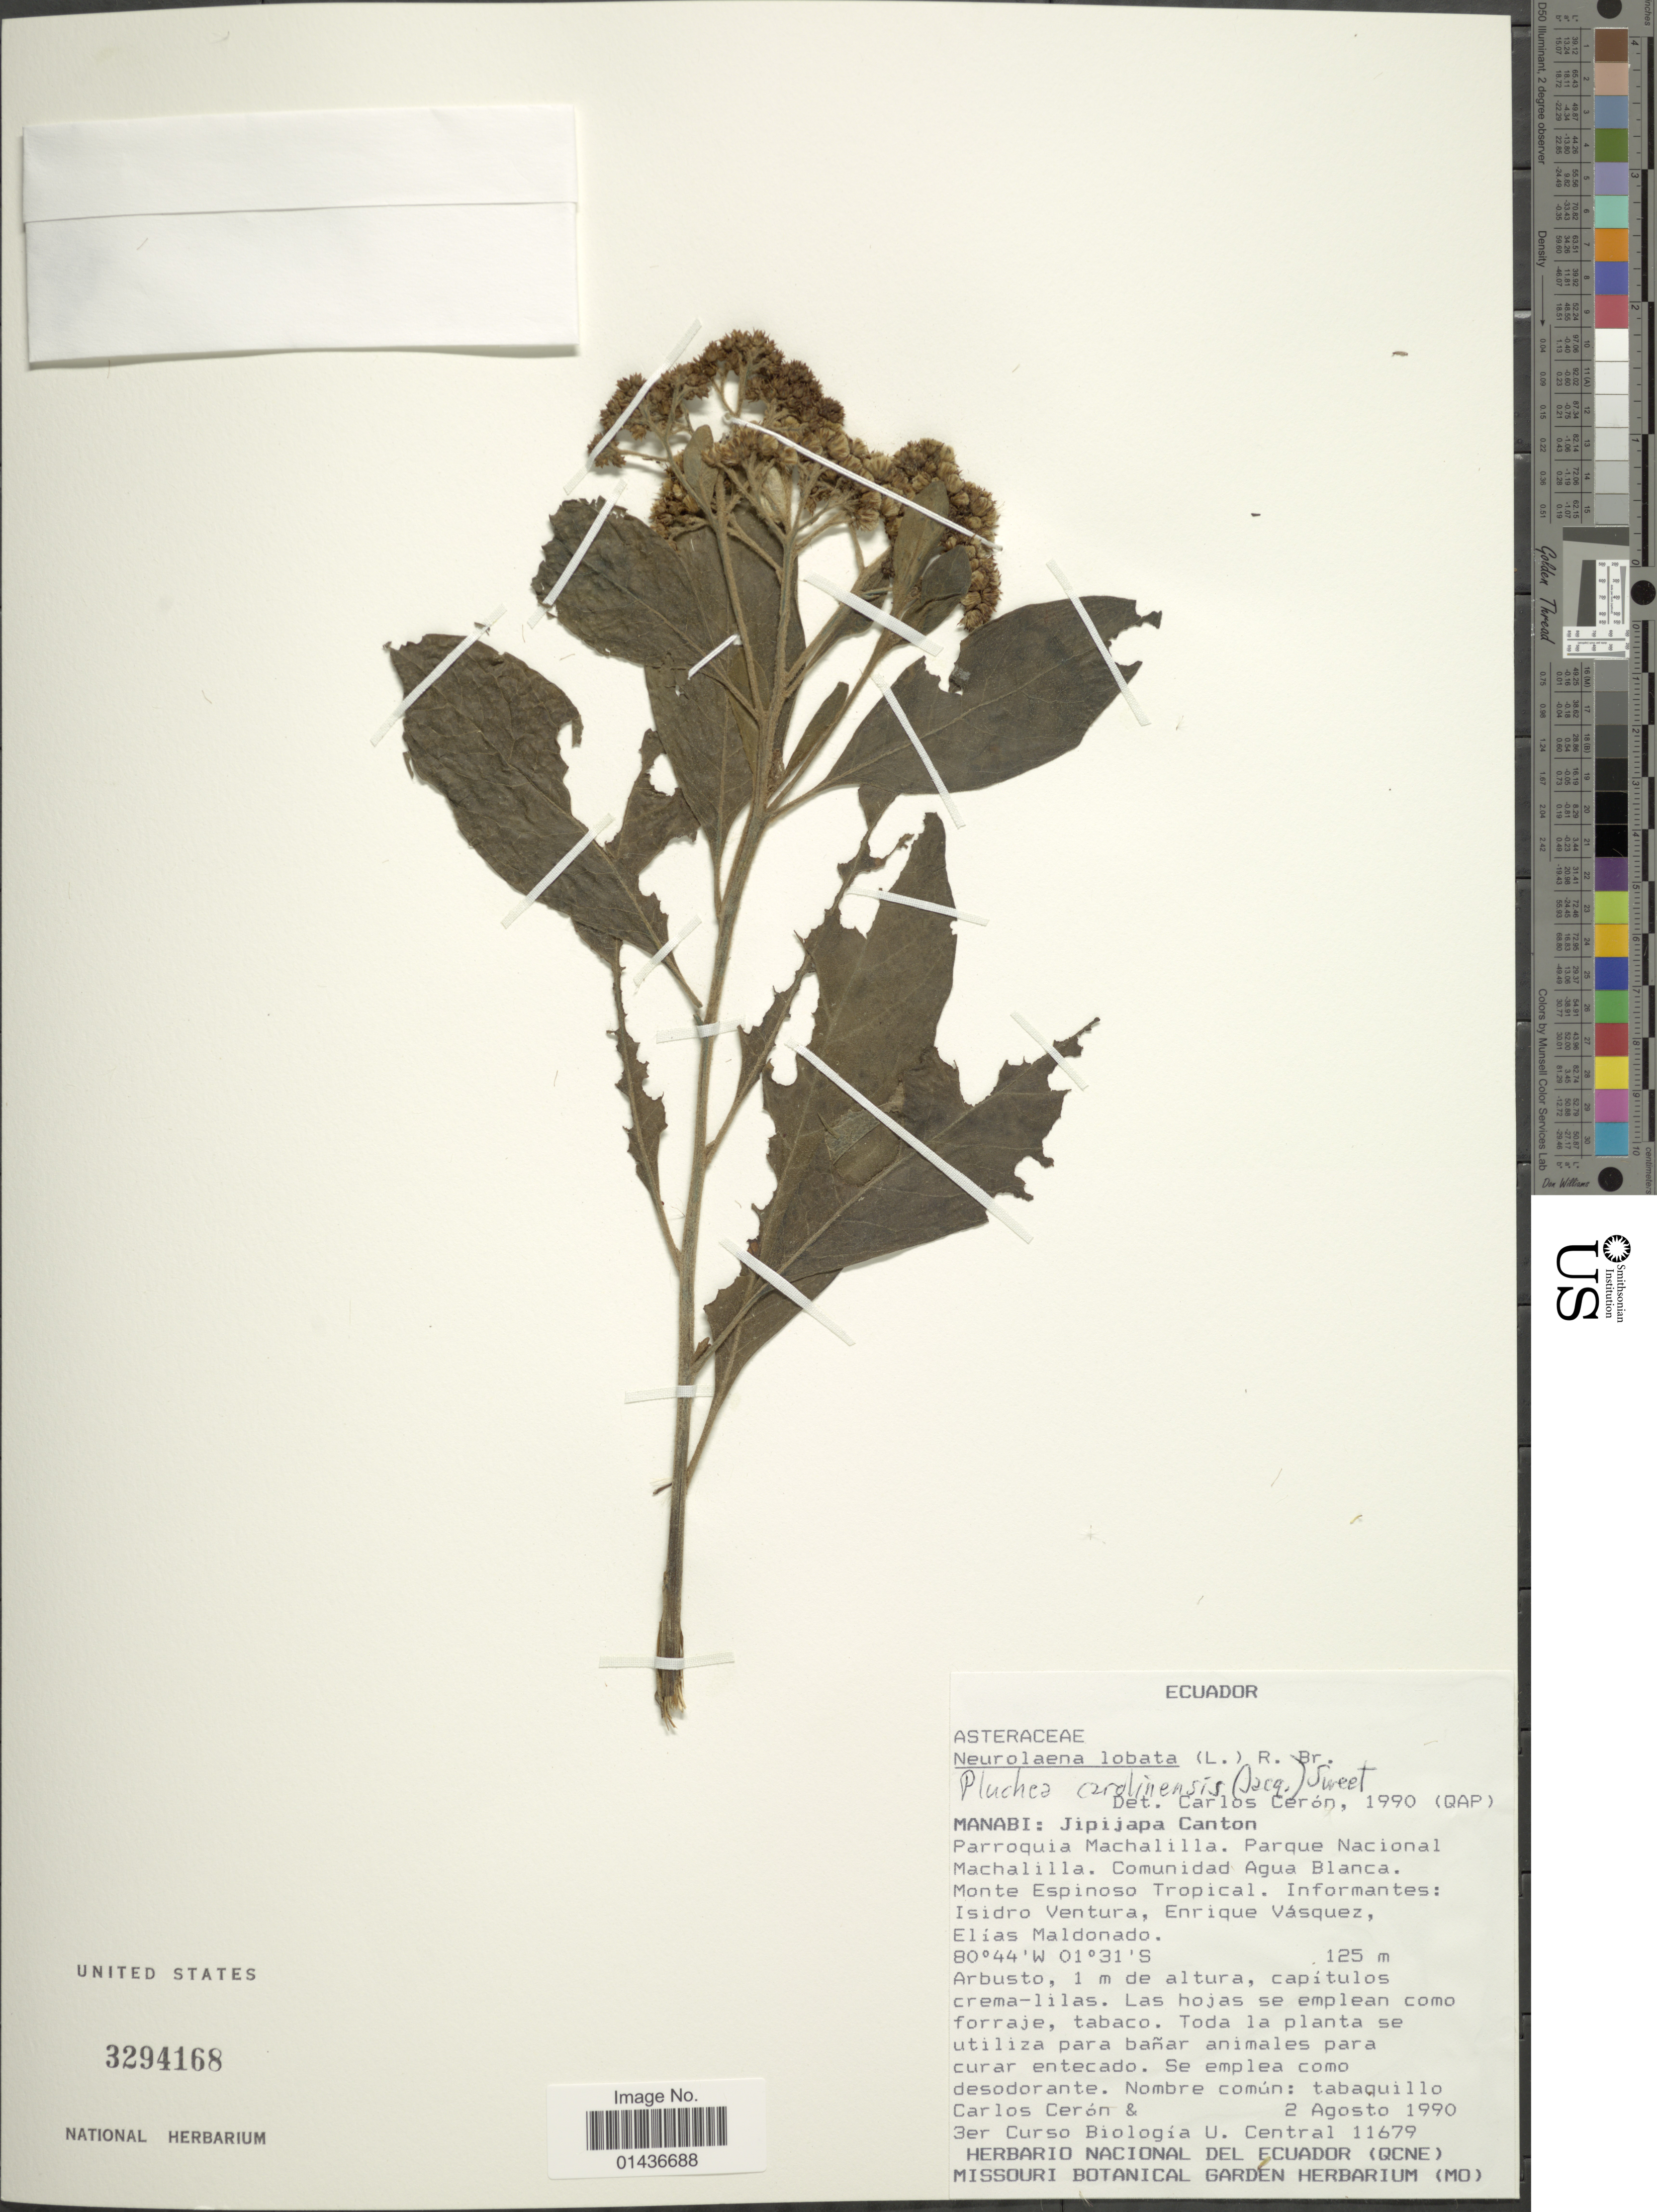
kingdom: Plantae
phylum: Tracheophyta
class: Magnoliopsida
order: Asterales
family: Asteraceae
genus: Pluchea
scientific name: Pluchea carolinensis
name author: (Jacq.) D. Don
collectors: C. E. Cerón M. & 3er Curso Biologia U.C.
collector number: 11679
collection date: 1990-08-02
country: Ecuador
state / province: Manabí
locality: Manabi: Jipijapa Canton, Parroquia Machalilla, Parque Nacional Machalilla, Comunidad Agua Blanca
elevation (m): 125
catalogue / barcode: US 3294168